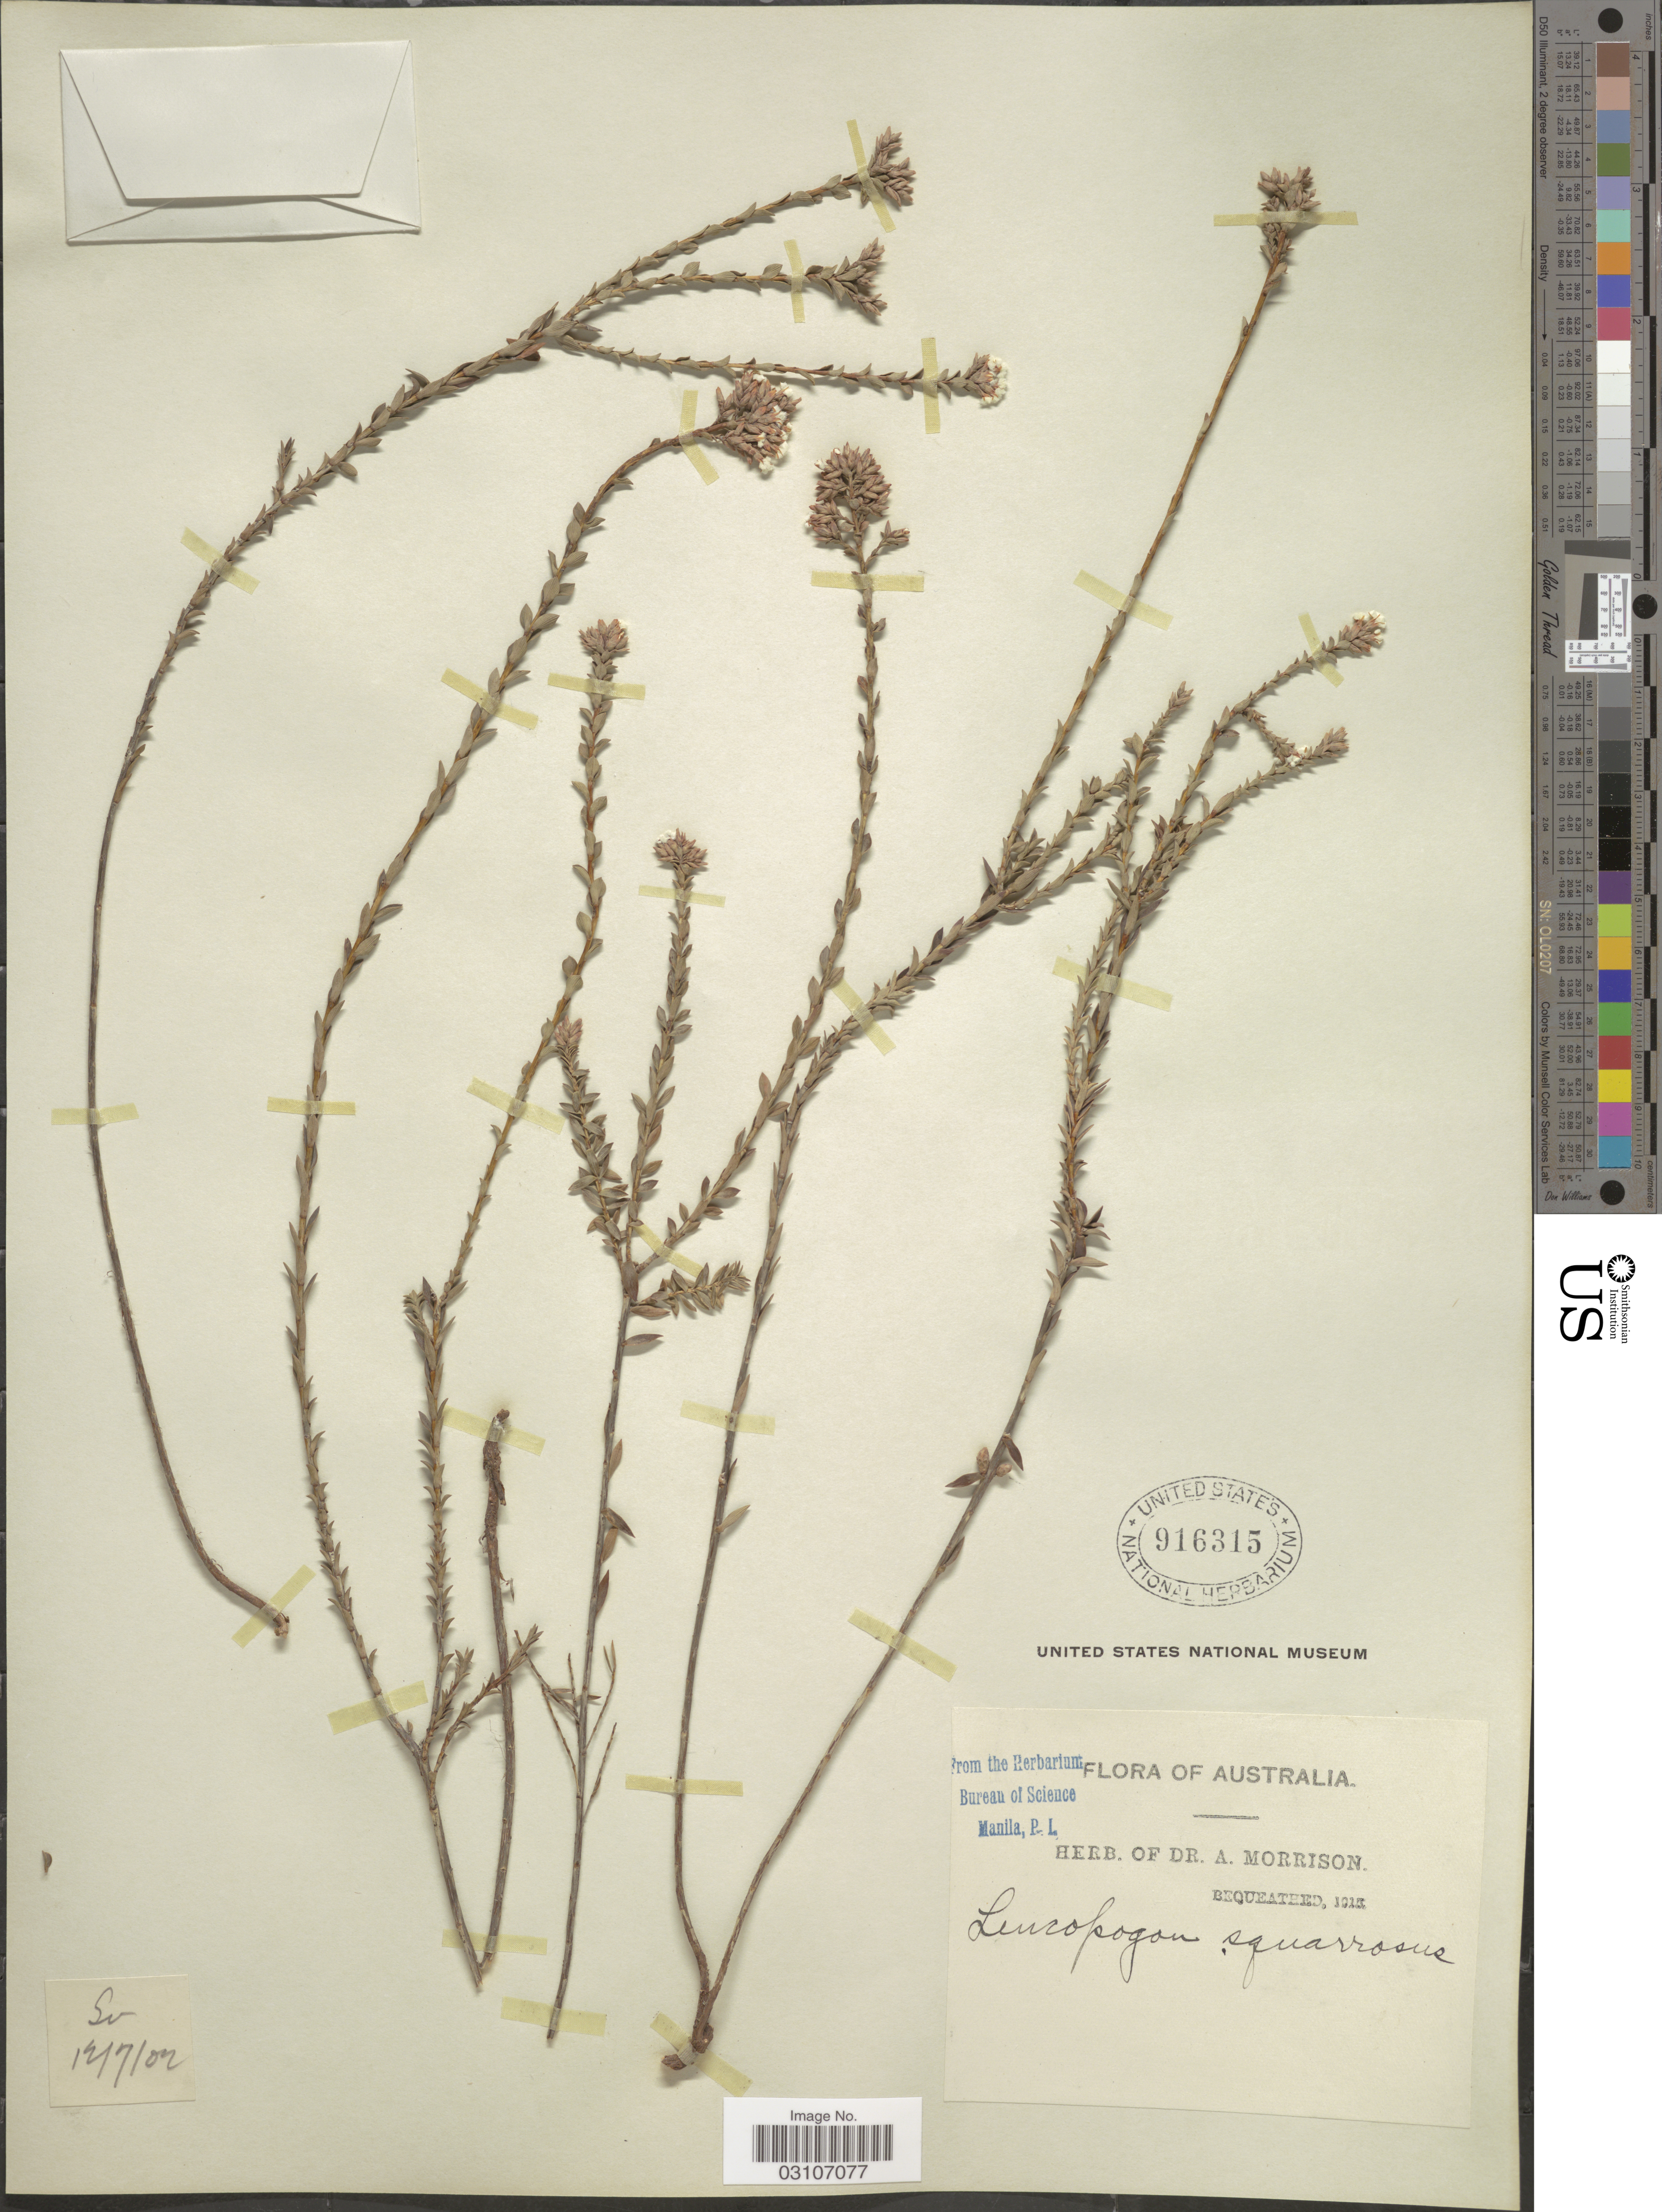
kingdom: Plantae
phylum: Tracheophyta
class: Magnoliopsida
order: Ericales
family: Ericaceae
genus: Leucopogon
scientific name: Leucopogon squarrosus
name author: Benth.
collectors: ex herb. Dr. A. Morrison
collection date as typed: Transcribed d/m/y: 12/7/2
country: Australia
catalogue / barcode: US 916315